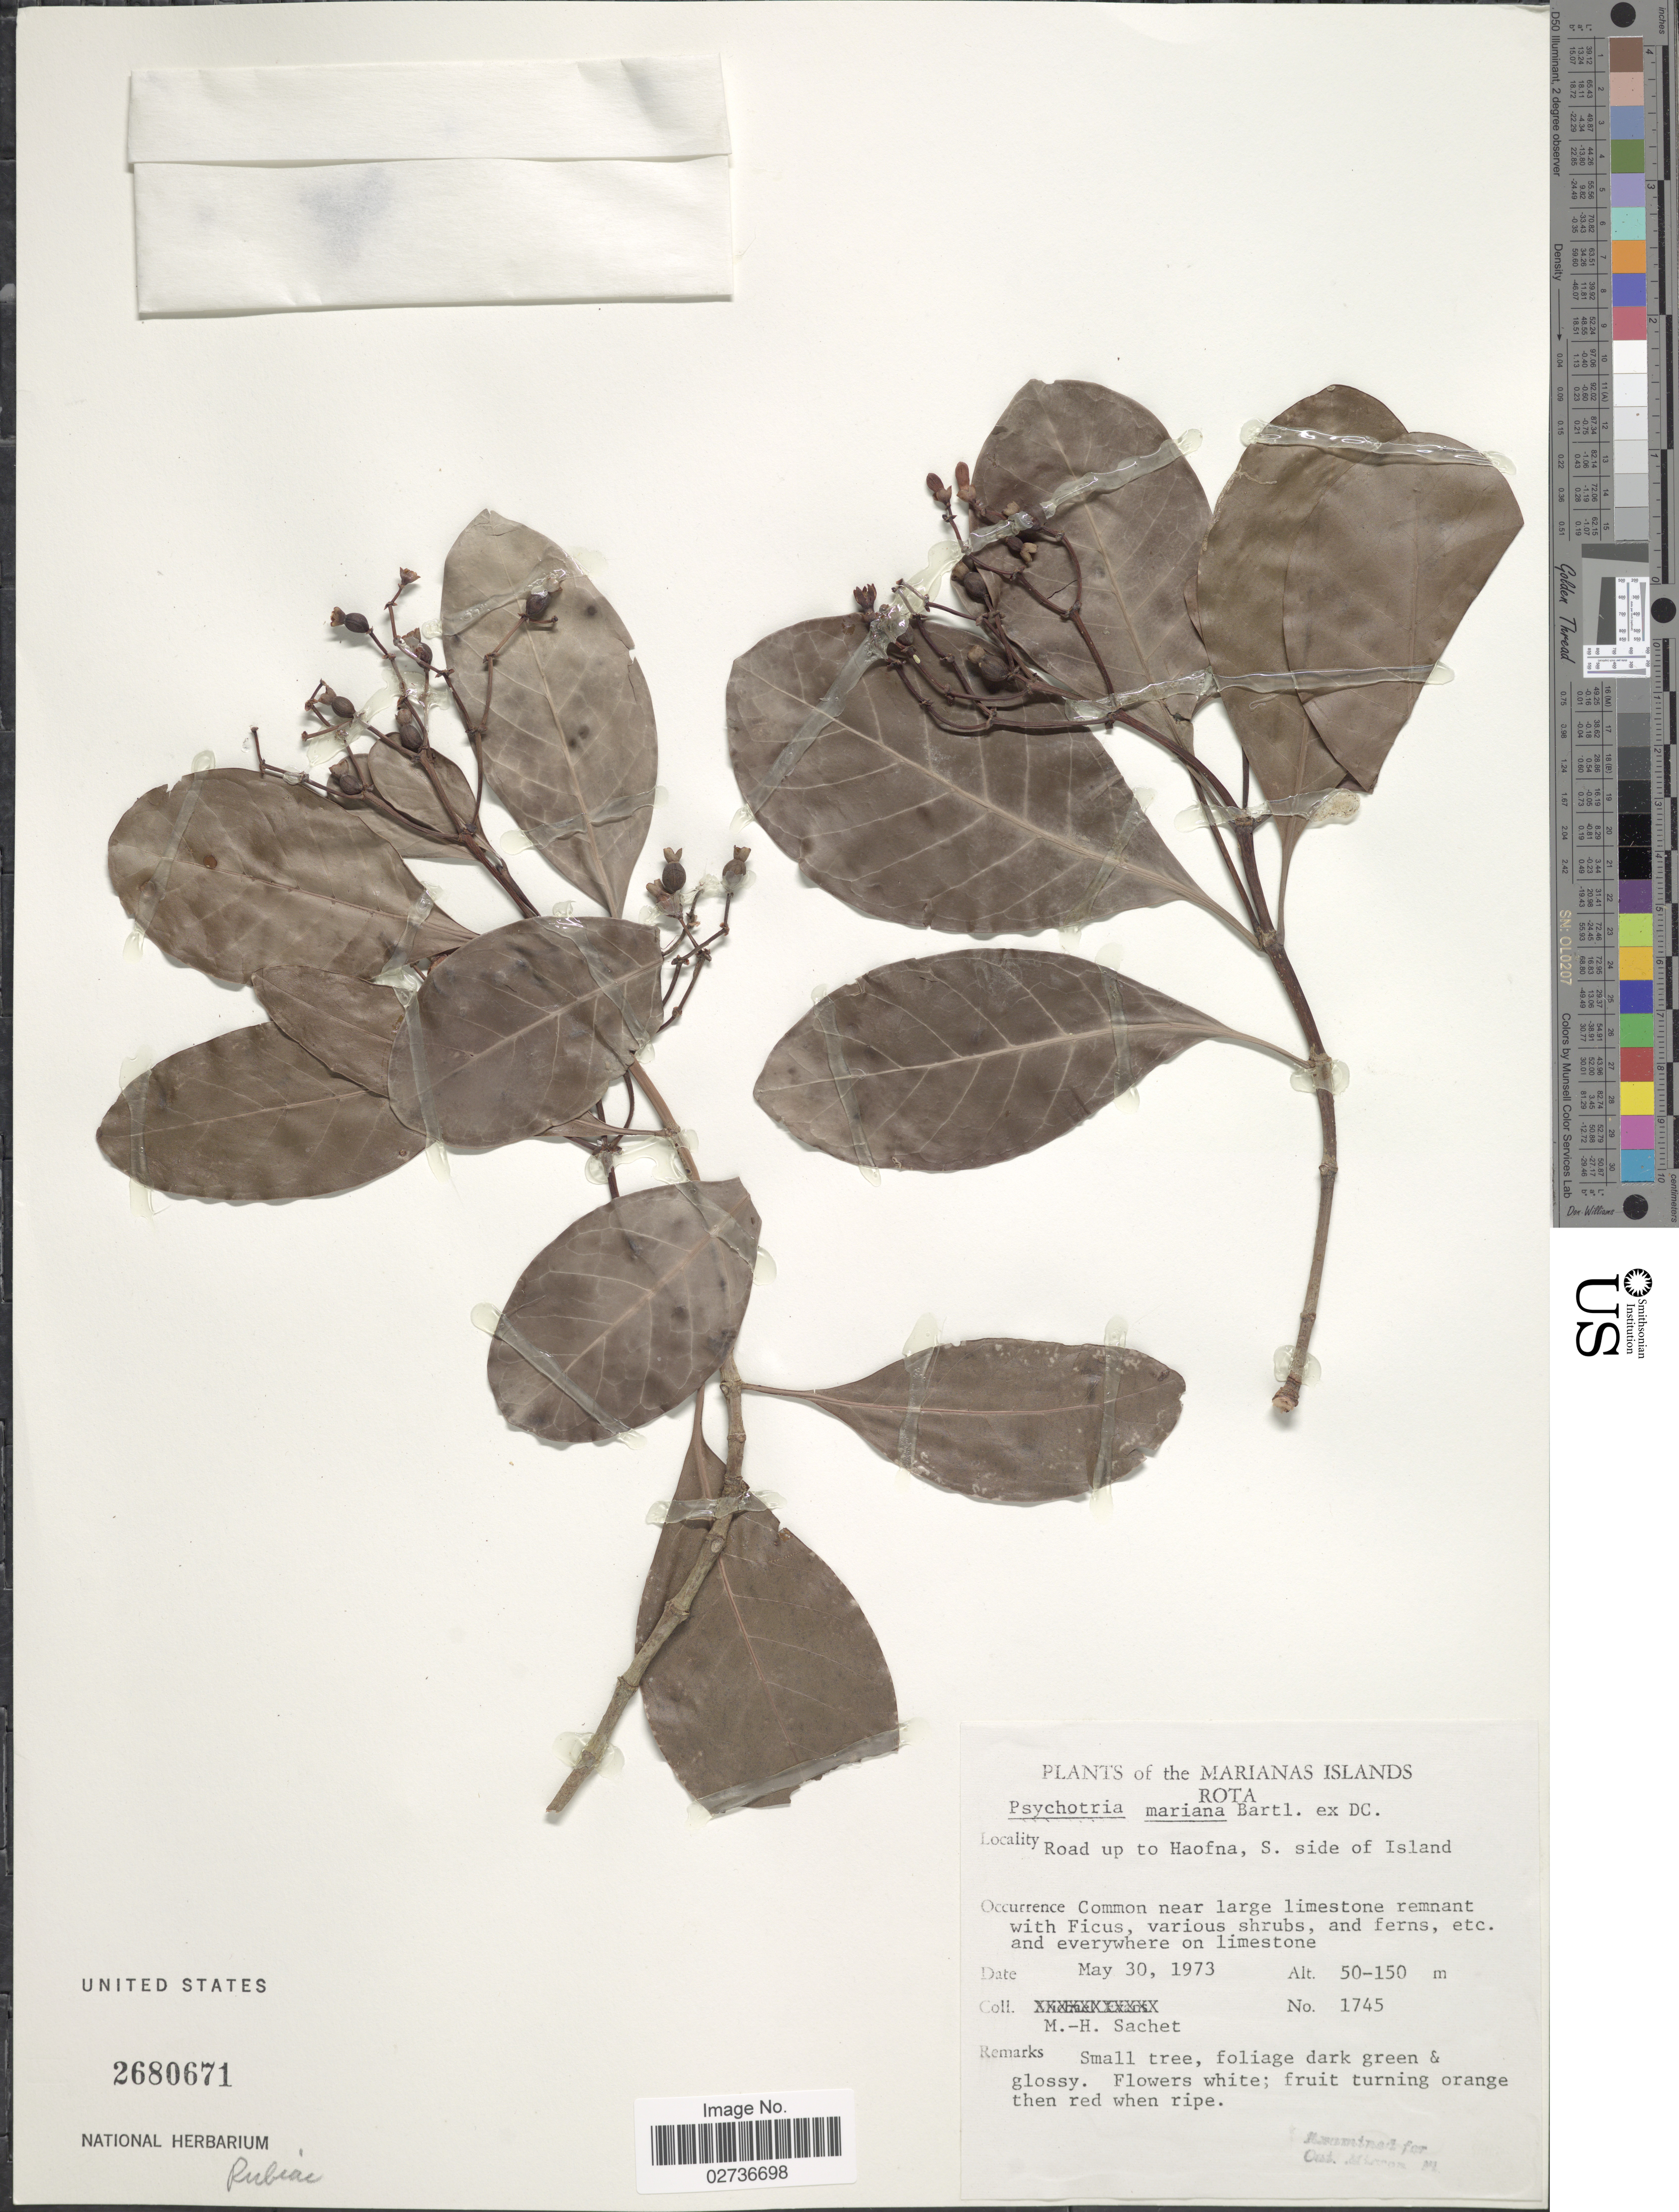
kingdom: Plantae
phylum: Tracheophyta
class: Magnoliopsida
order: Gentianales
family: Rubiaceae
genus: Psychotria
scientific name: Psychotria mariana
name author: Bartl. ex DC.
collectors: M.-H. Sachet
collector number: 1745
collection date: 1973-05-30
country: Northern Mariana Islands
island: Rota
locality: Rota, Road up to Haofna, S. side of Island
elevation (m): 50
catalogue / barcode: US 2680671